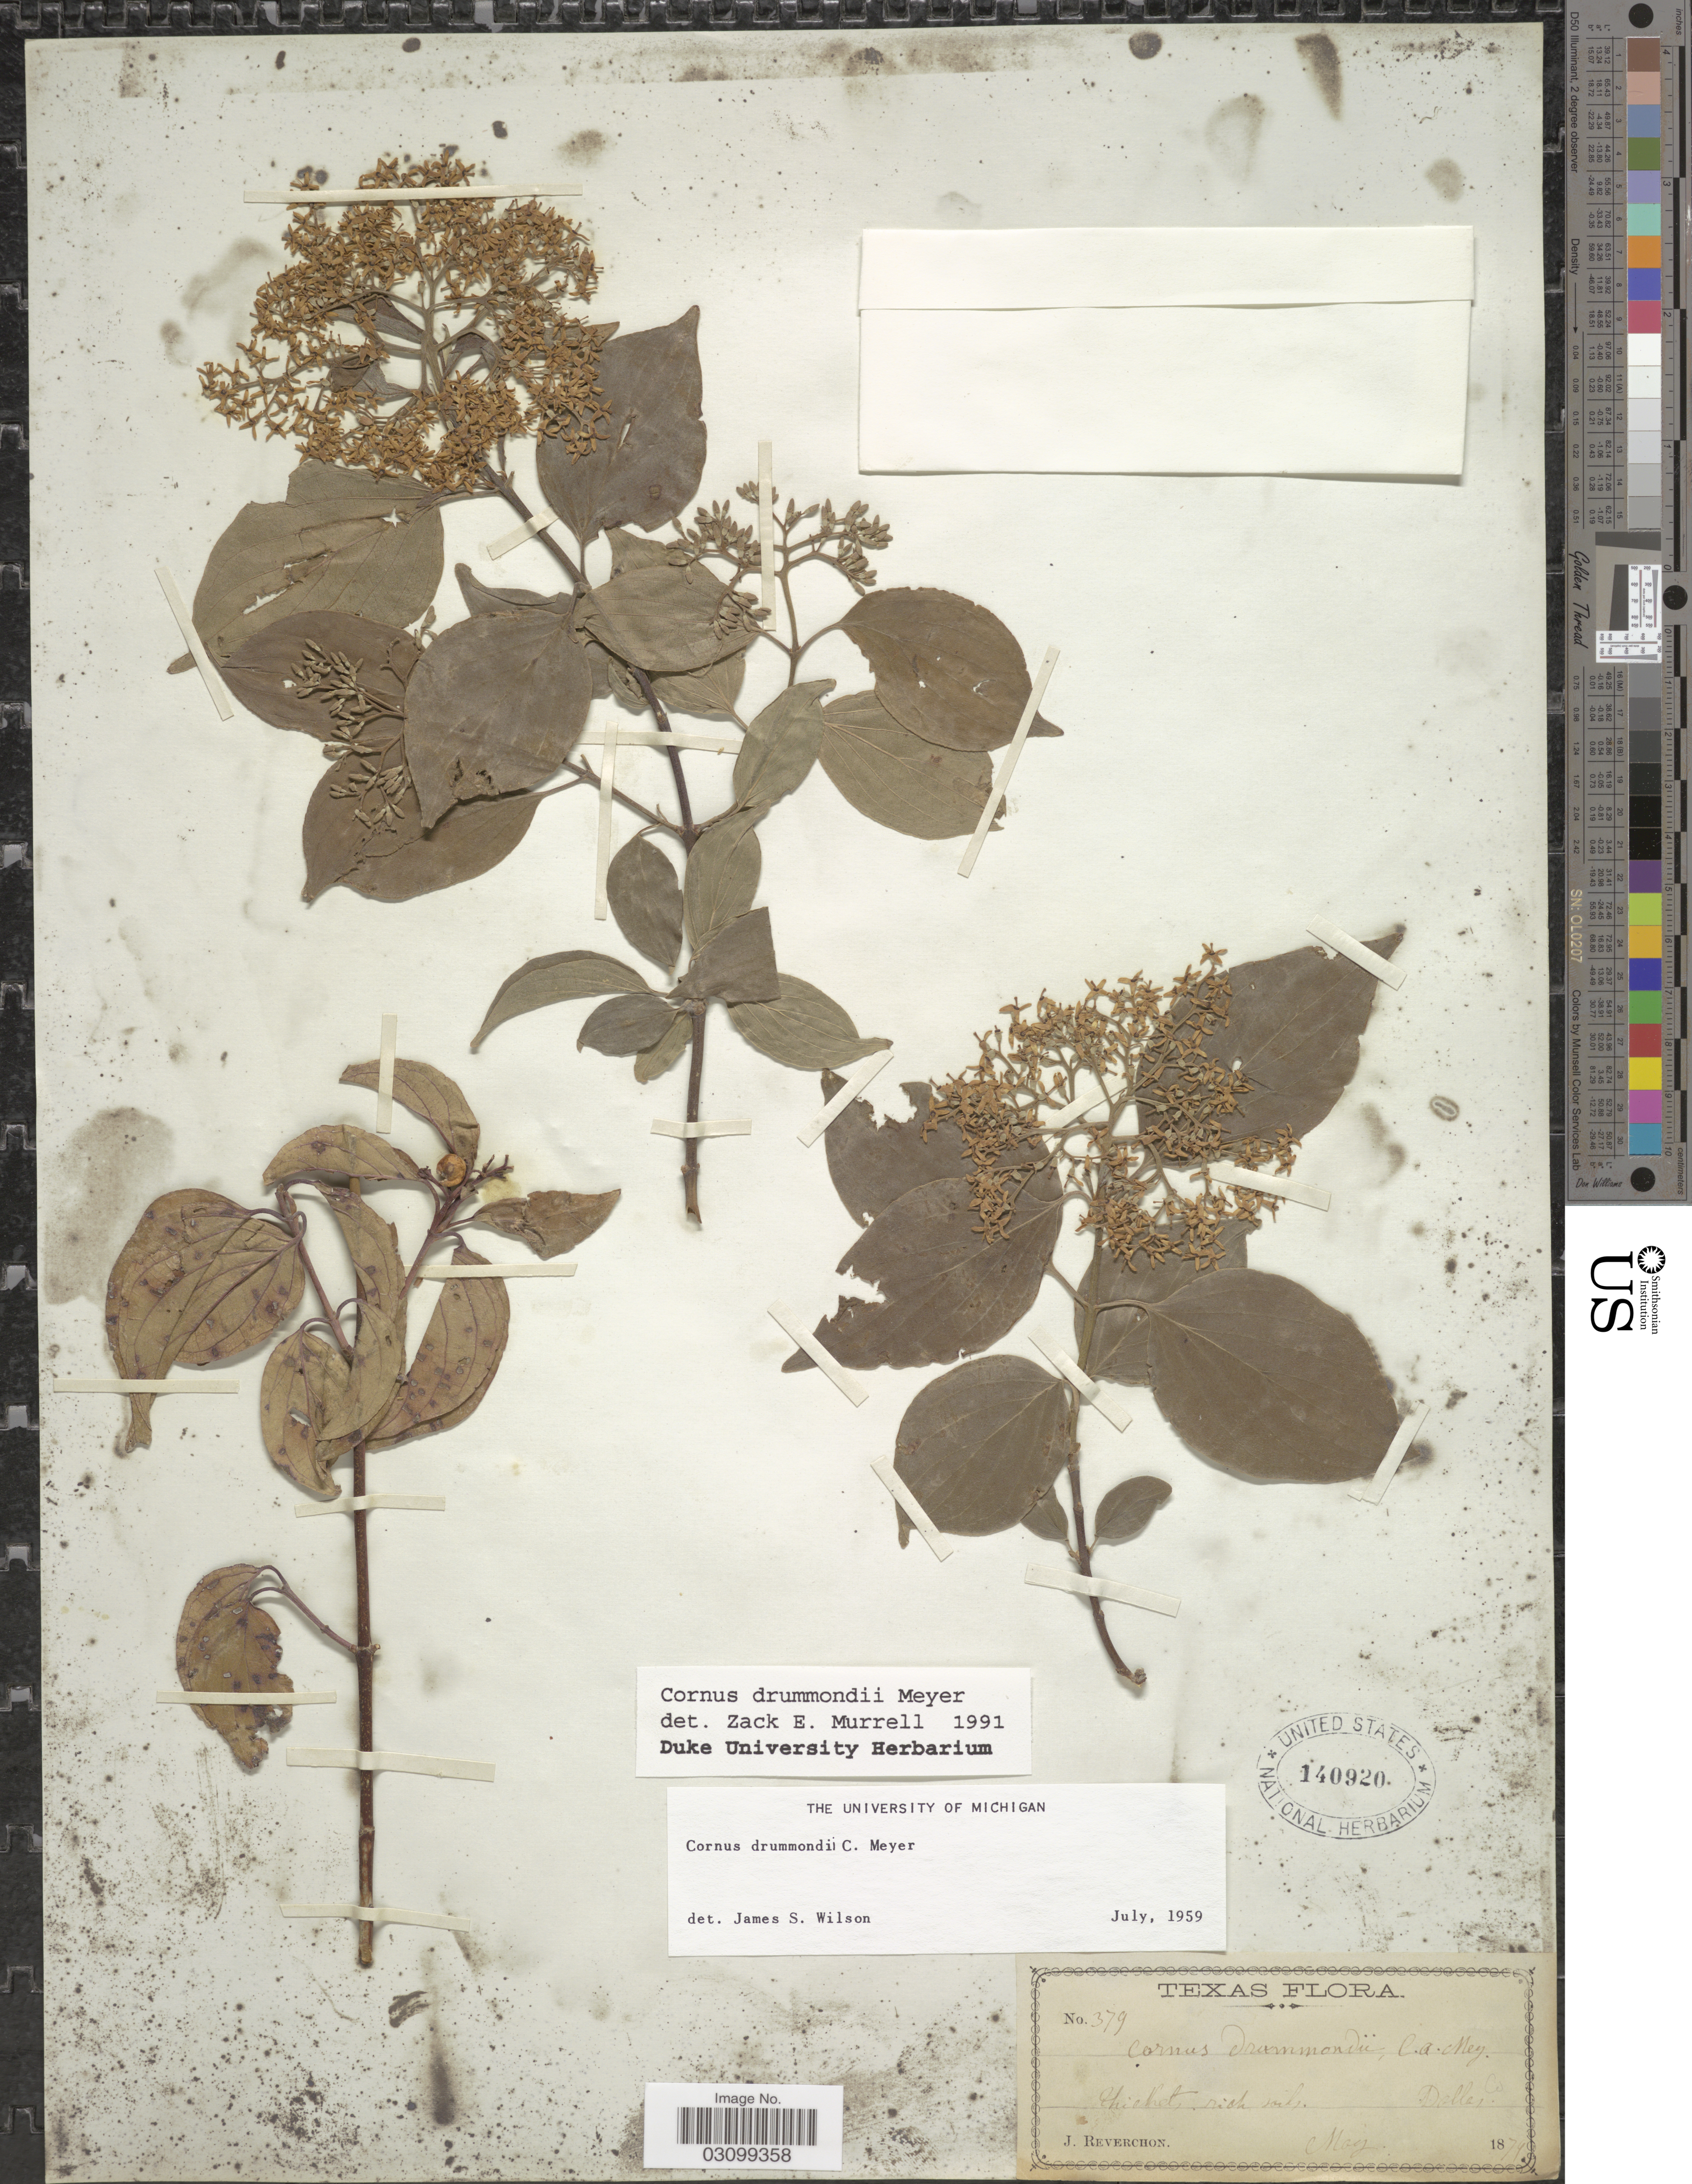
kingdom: Plantae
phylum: Tracheophyta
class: Magnoliopsida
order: Cornales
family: Cornaceae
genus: Cornus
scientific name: Cornus drummondii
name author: C.A. Mey.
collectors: J. Reverchon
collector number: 379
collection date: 1874-05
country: United States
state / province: Texas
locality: Dallas Co.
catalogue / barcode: US 140920